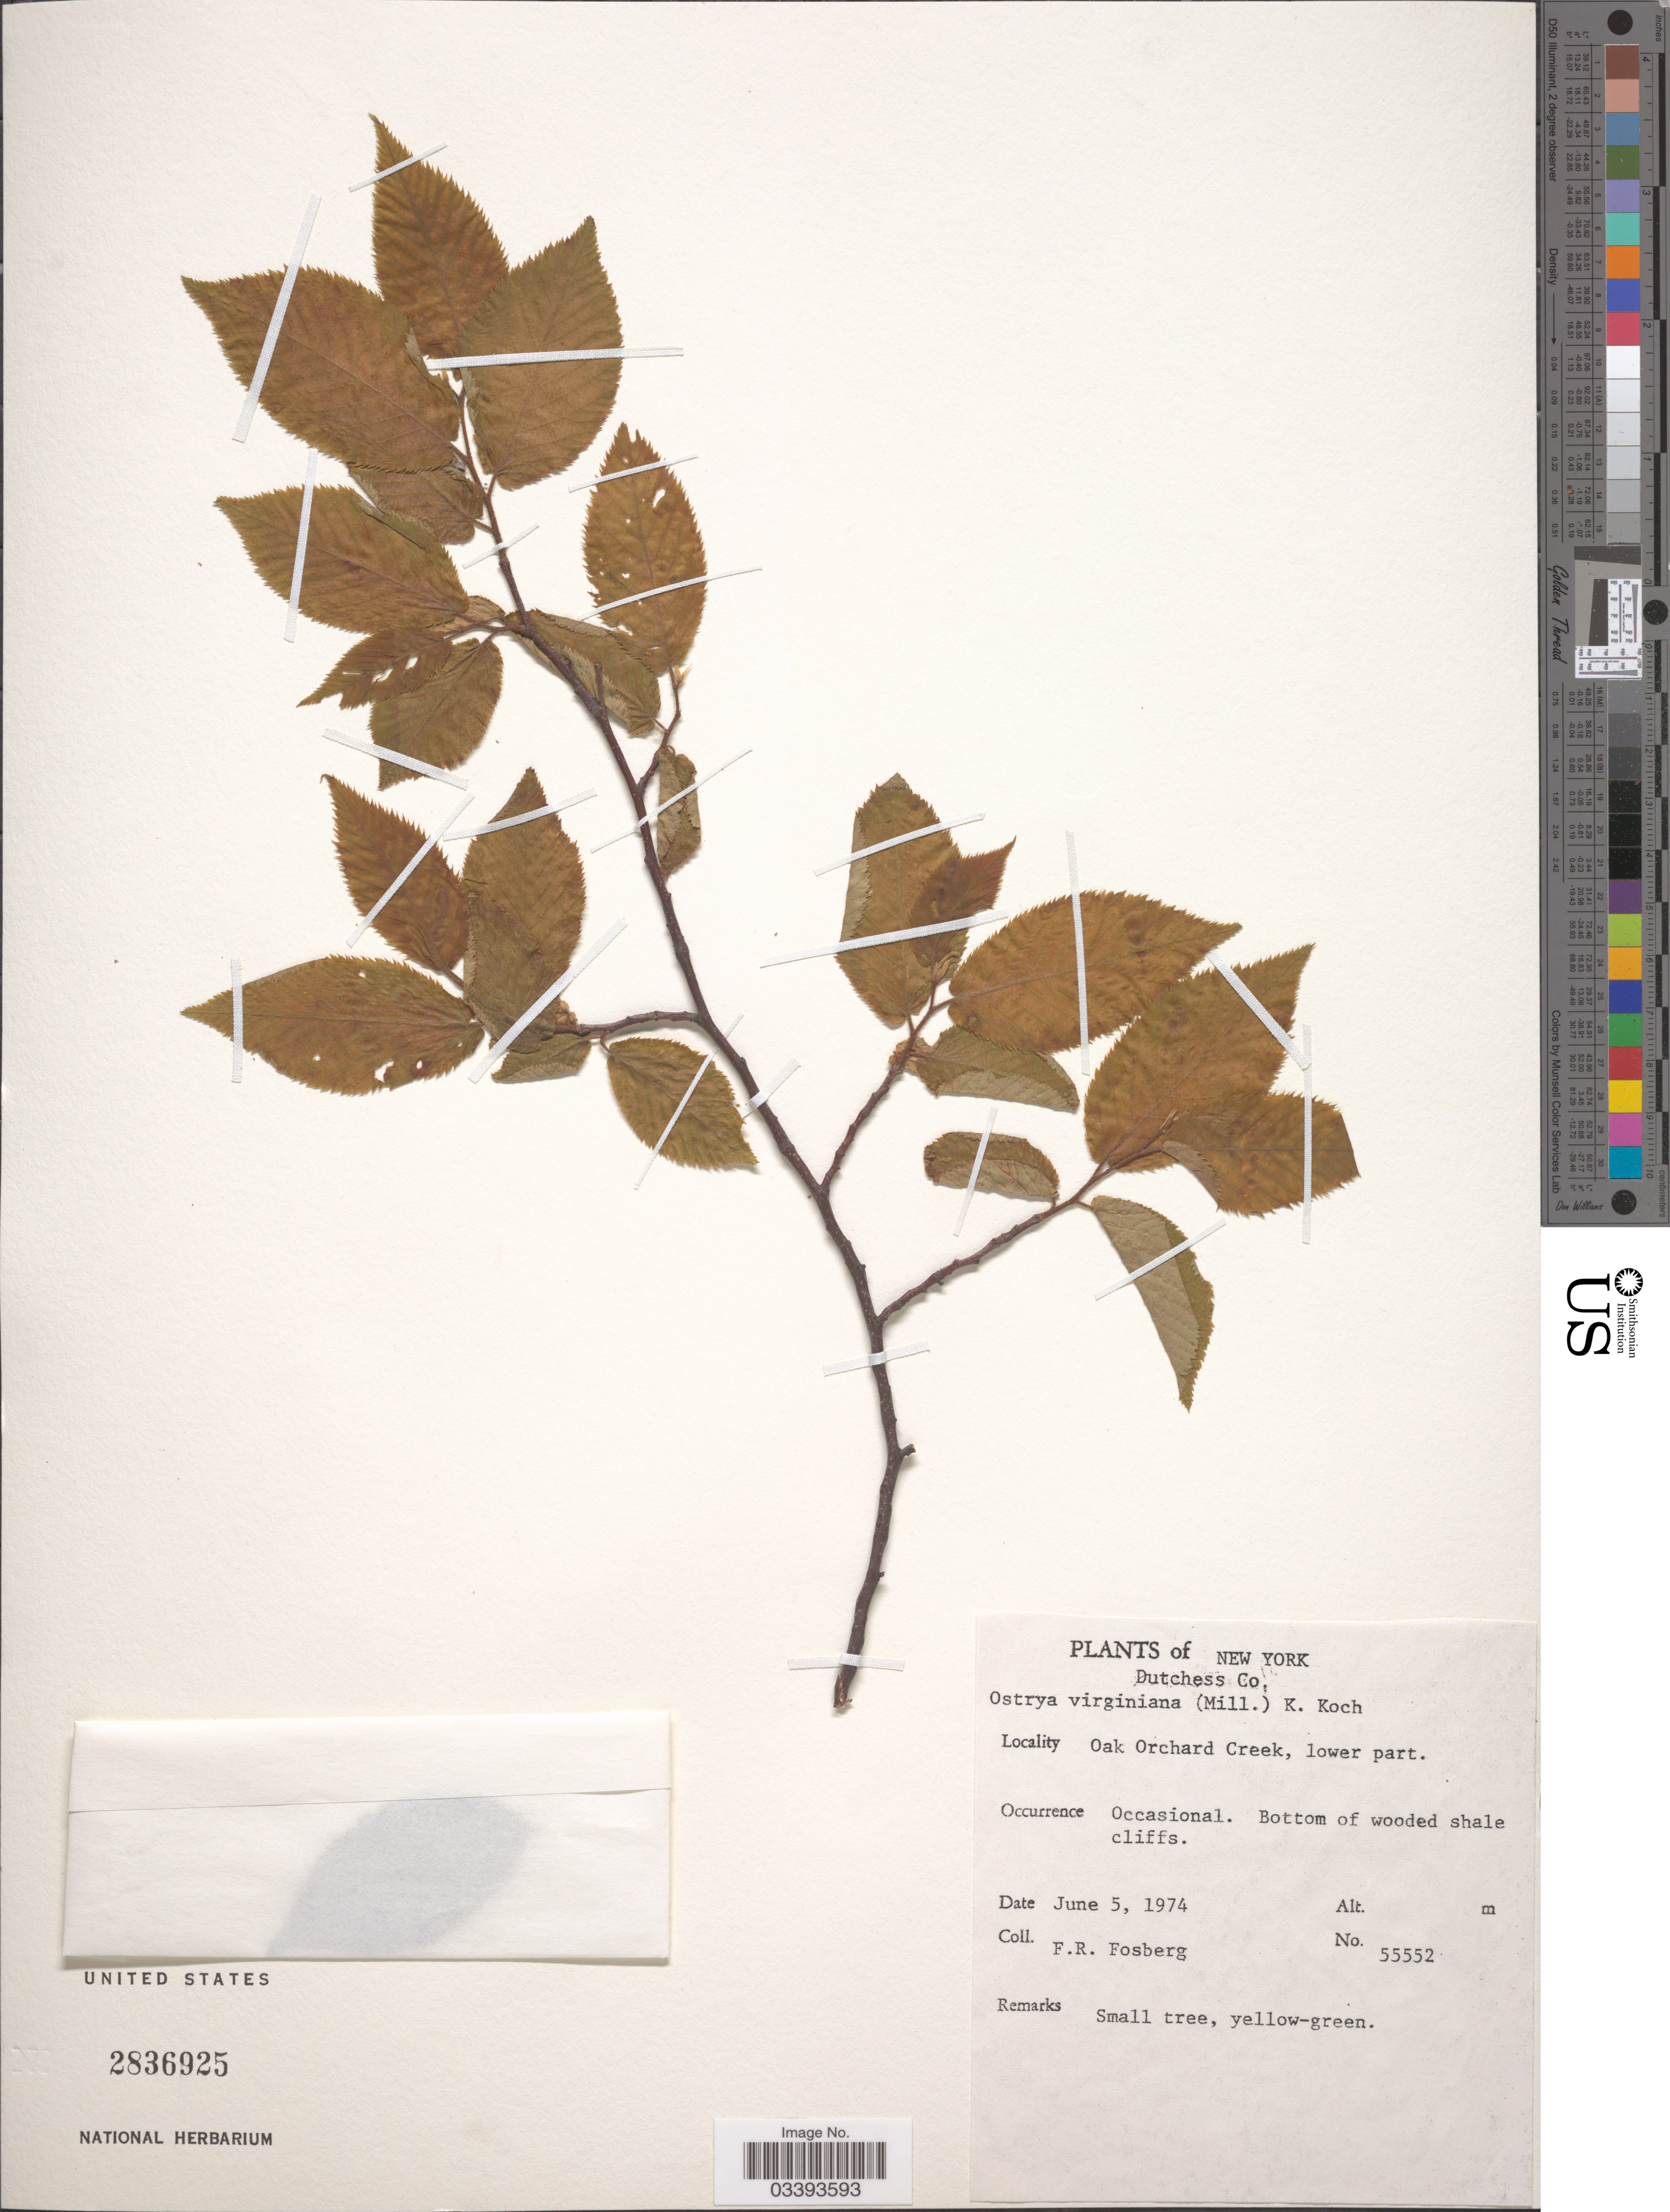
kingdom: Plantae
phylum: Tracheophyta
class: Magnoliopsida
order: Fagales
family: Betulaceae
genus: Ostrya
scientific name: Ostrya virginiana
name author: (Mill.) K. Koch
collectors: F. R. Fosberg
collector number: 55552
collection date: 1974-06-05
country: United States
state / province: New York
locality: Dutchess Co. Oak Orchard Creek, lower part.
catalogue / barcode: US 2836925